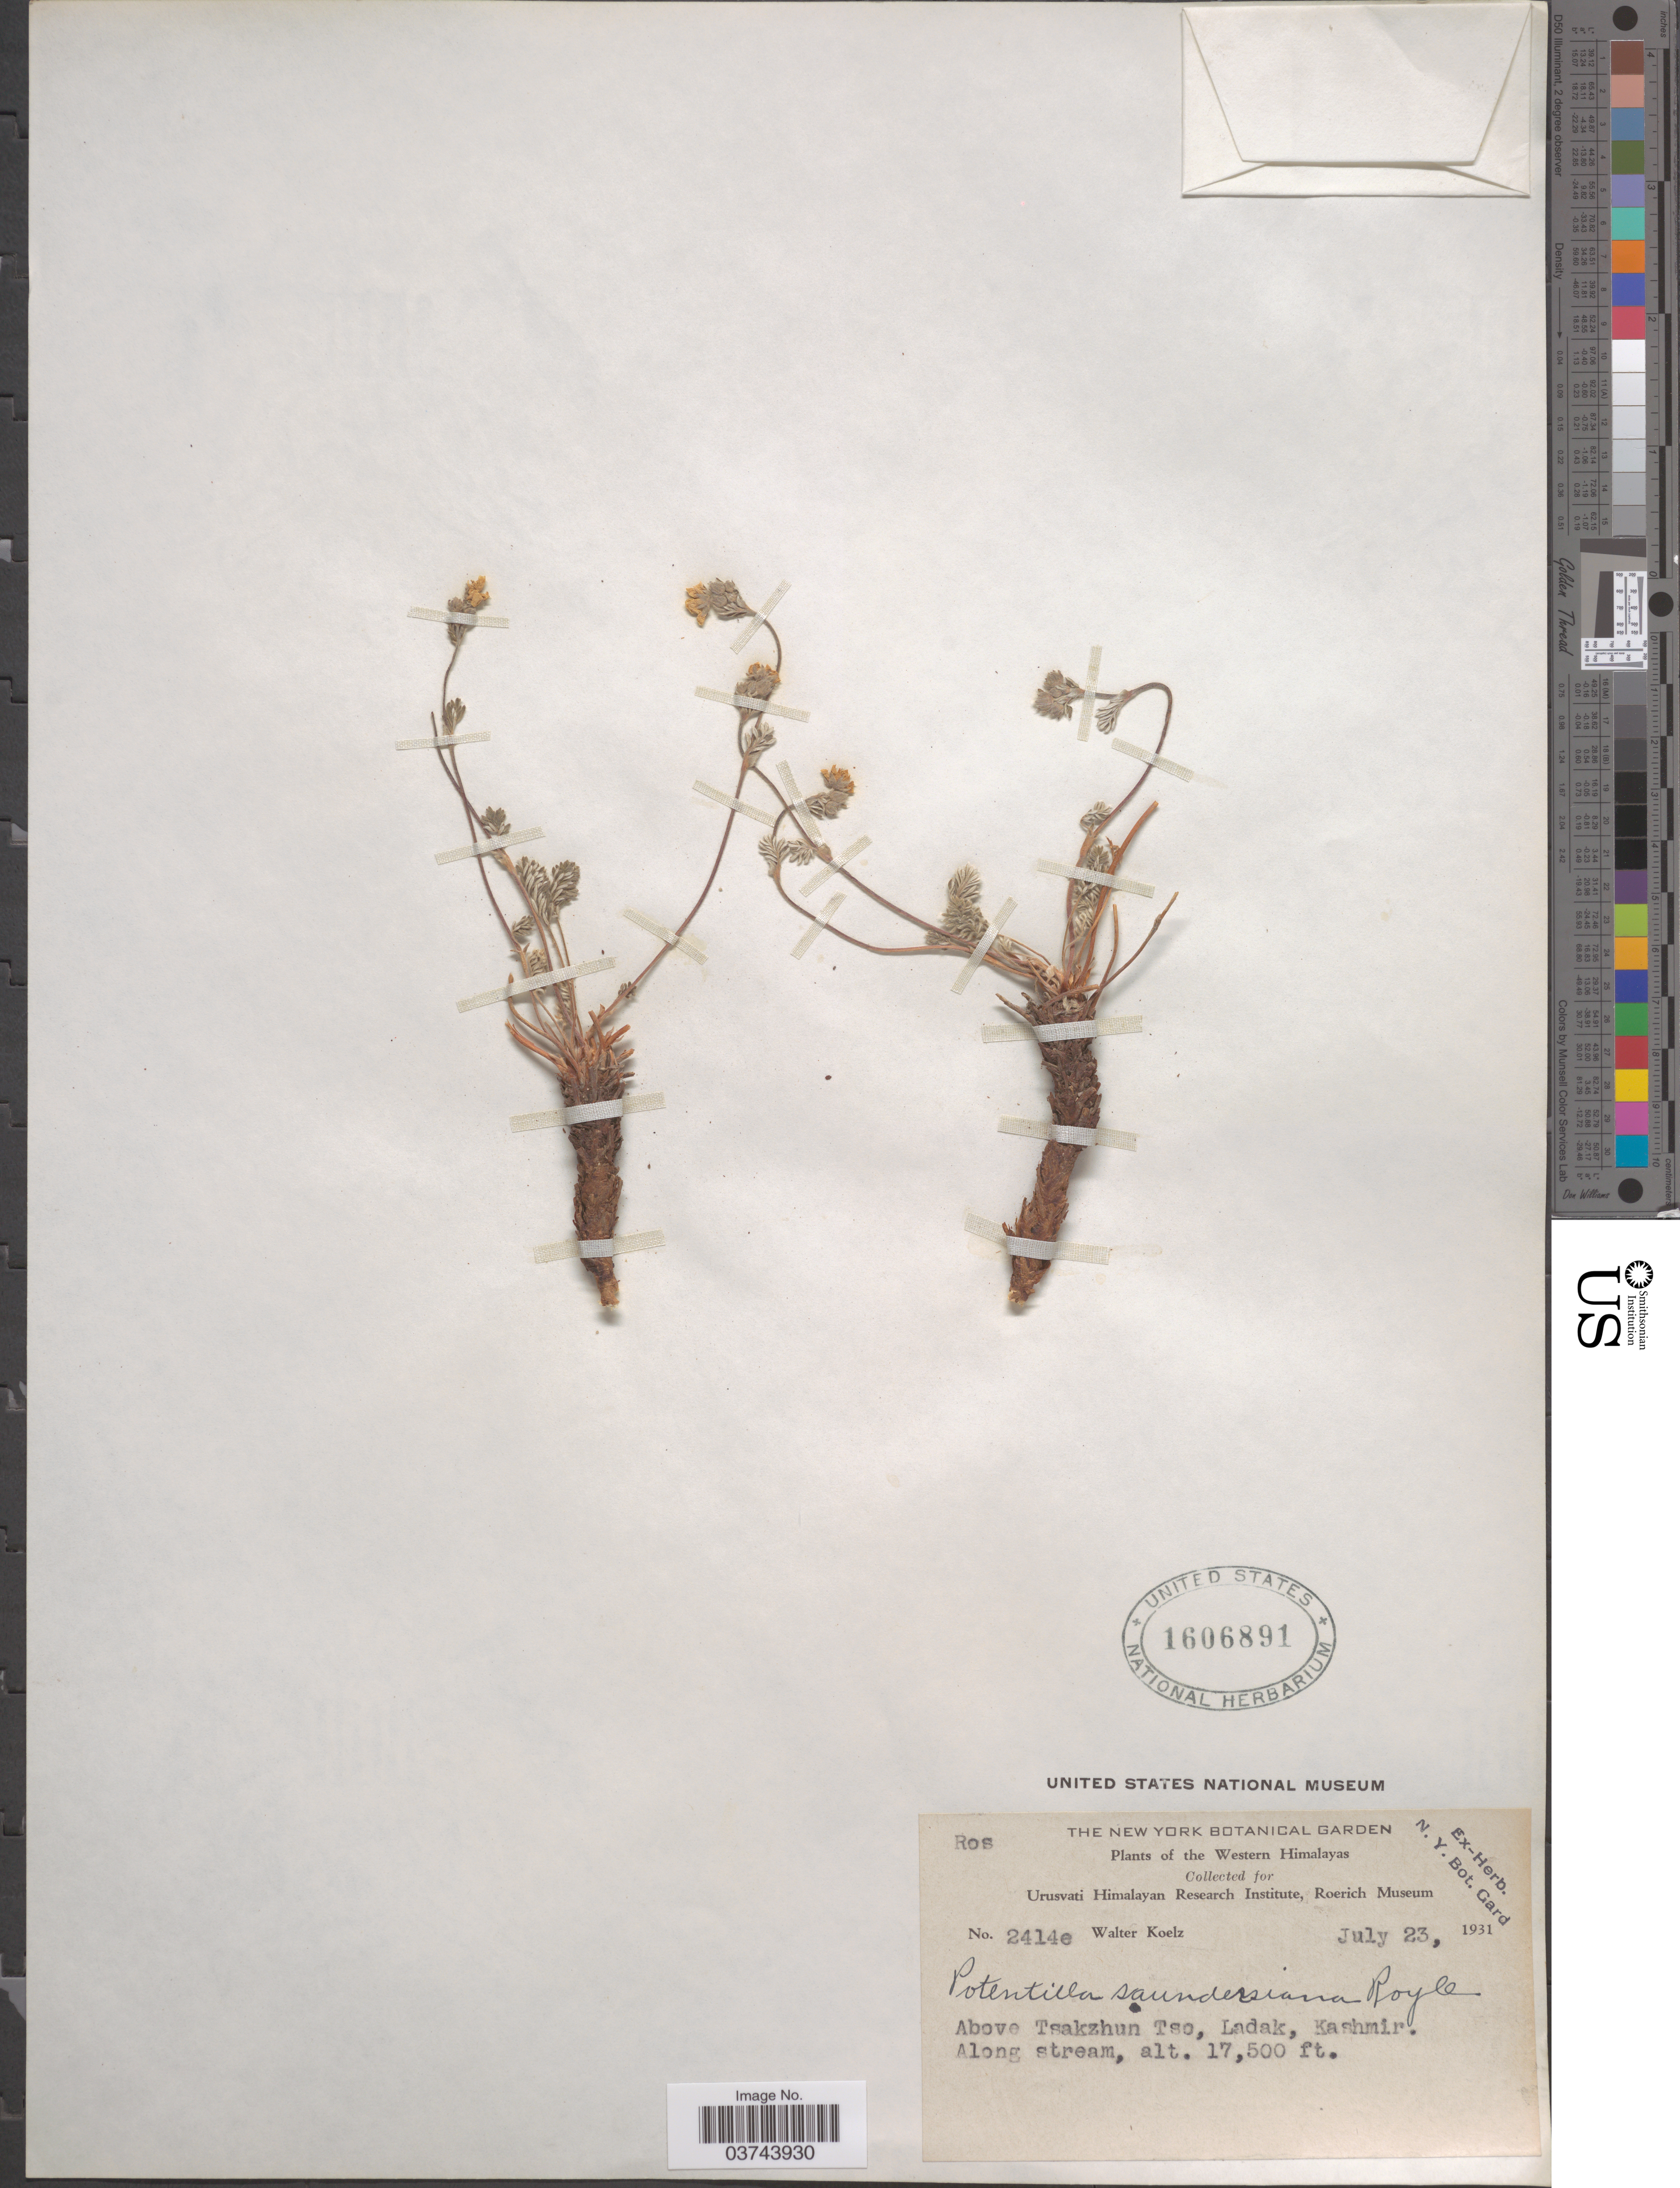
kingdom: Plantae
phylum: Tracheophyta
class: Magnoliopsida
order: Rosales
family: Rosaceae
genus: Potentilla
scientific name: Potentilla saundersiana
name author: Royle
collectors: W. N. Koelz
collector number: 2414e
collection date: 1931-07-23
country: India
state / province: Ladakh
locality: Western Himalayas. Above Tsakzhun Tso, Ladak, Kashmir.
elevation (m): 5334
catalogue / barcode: US 1606891